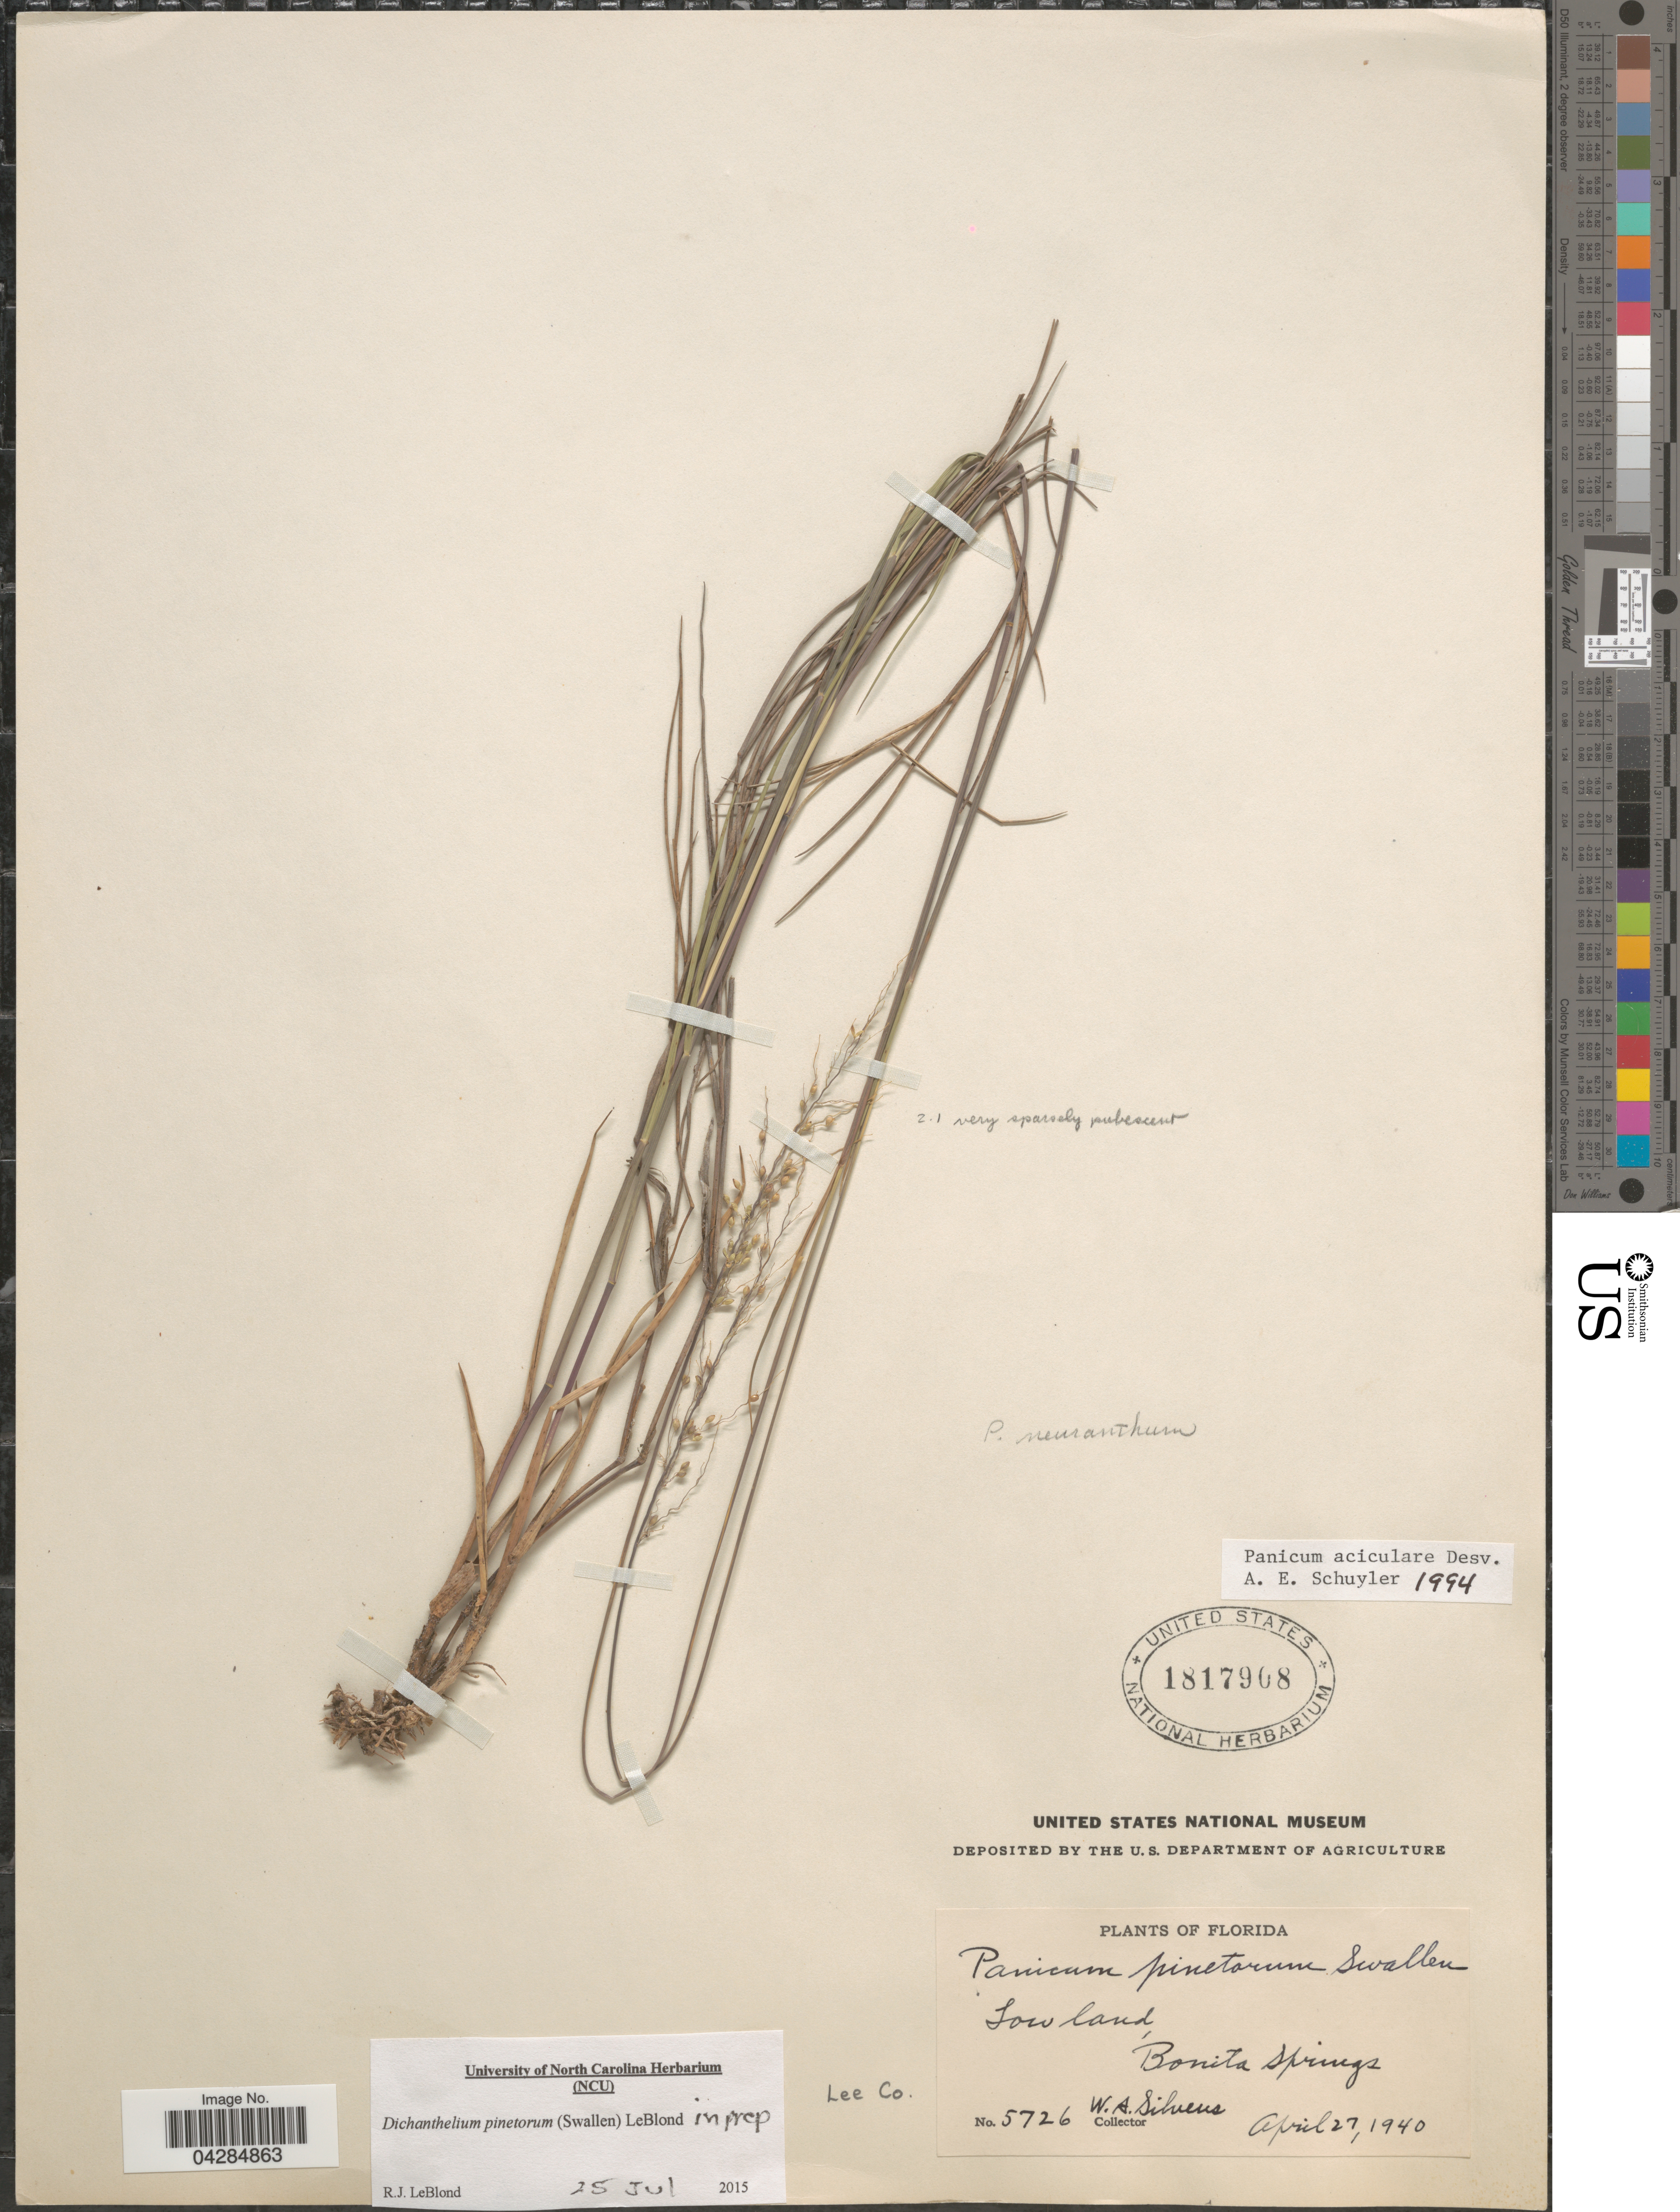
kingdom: Plantae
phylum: Tracheophyta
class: Liliopsida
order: Poales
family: Poaceae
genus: Dichanthelium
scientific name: Dichanthelium pinetorum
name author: (Swallen) LeBlond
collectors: W. Silveus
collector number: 5726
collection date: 1940-04-27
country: United States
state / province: Florida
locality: Bonita Springs. Lee Co.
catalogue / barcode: US 1817908